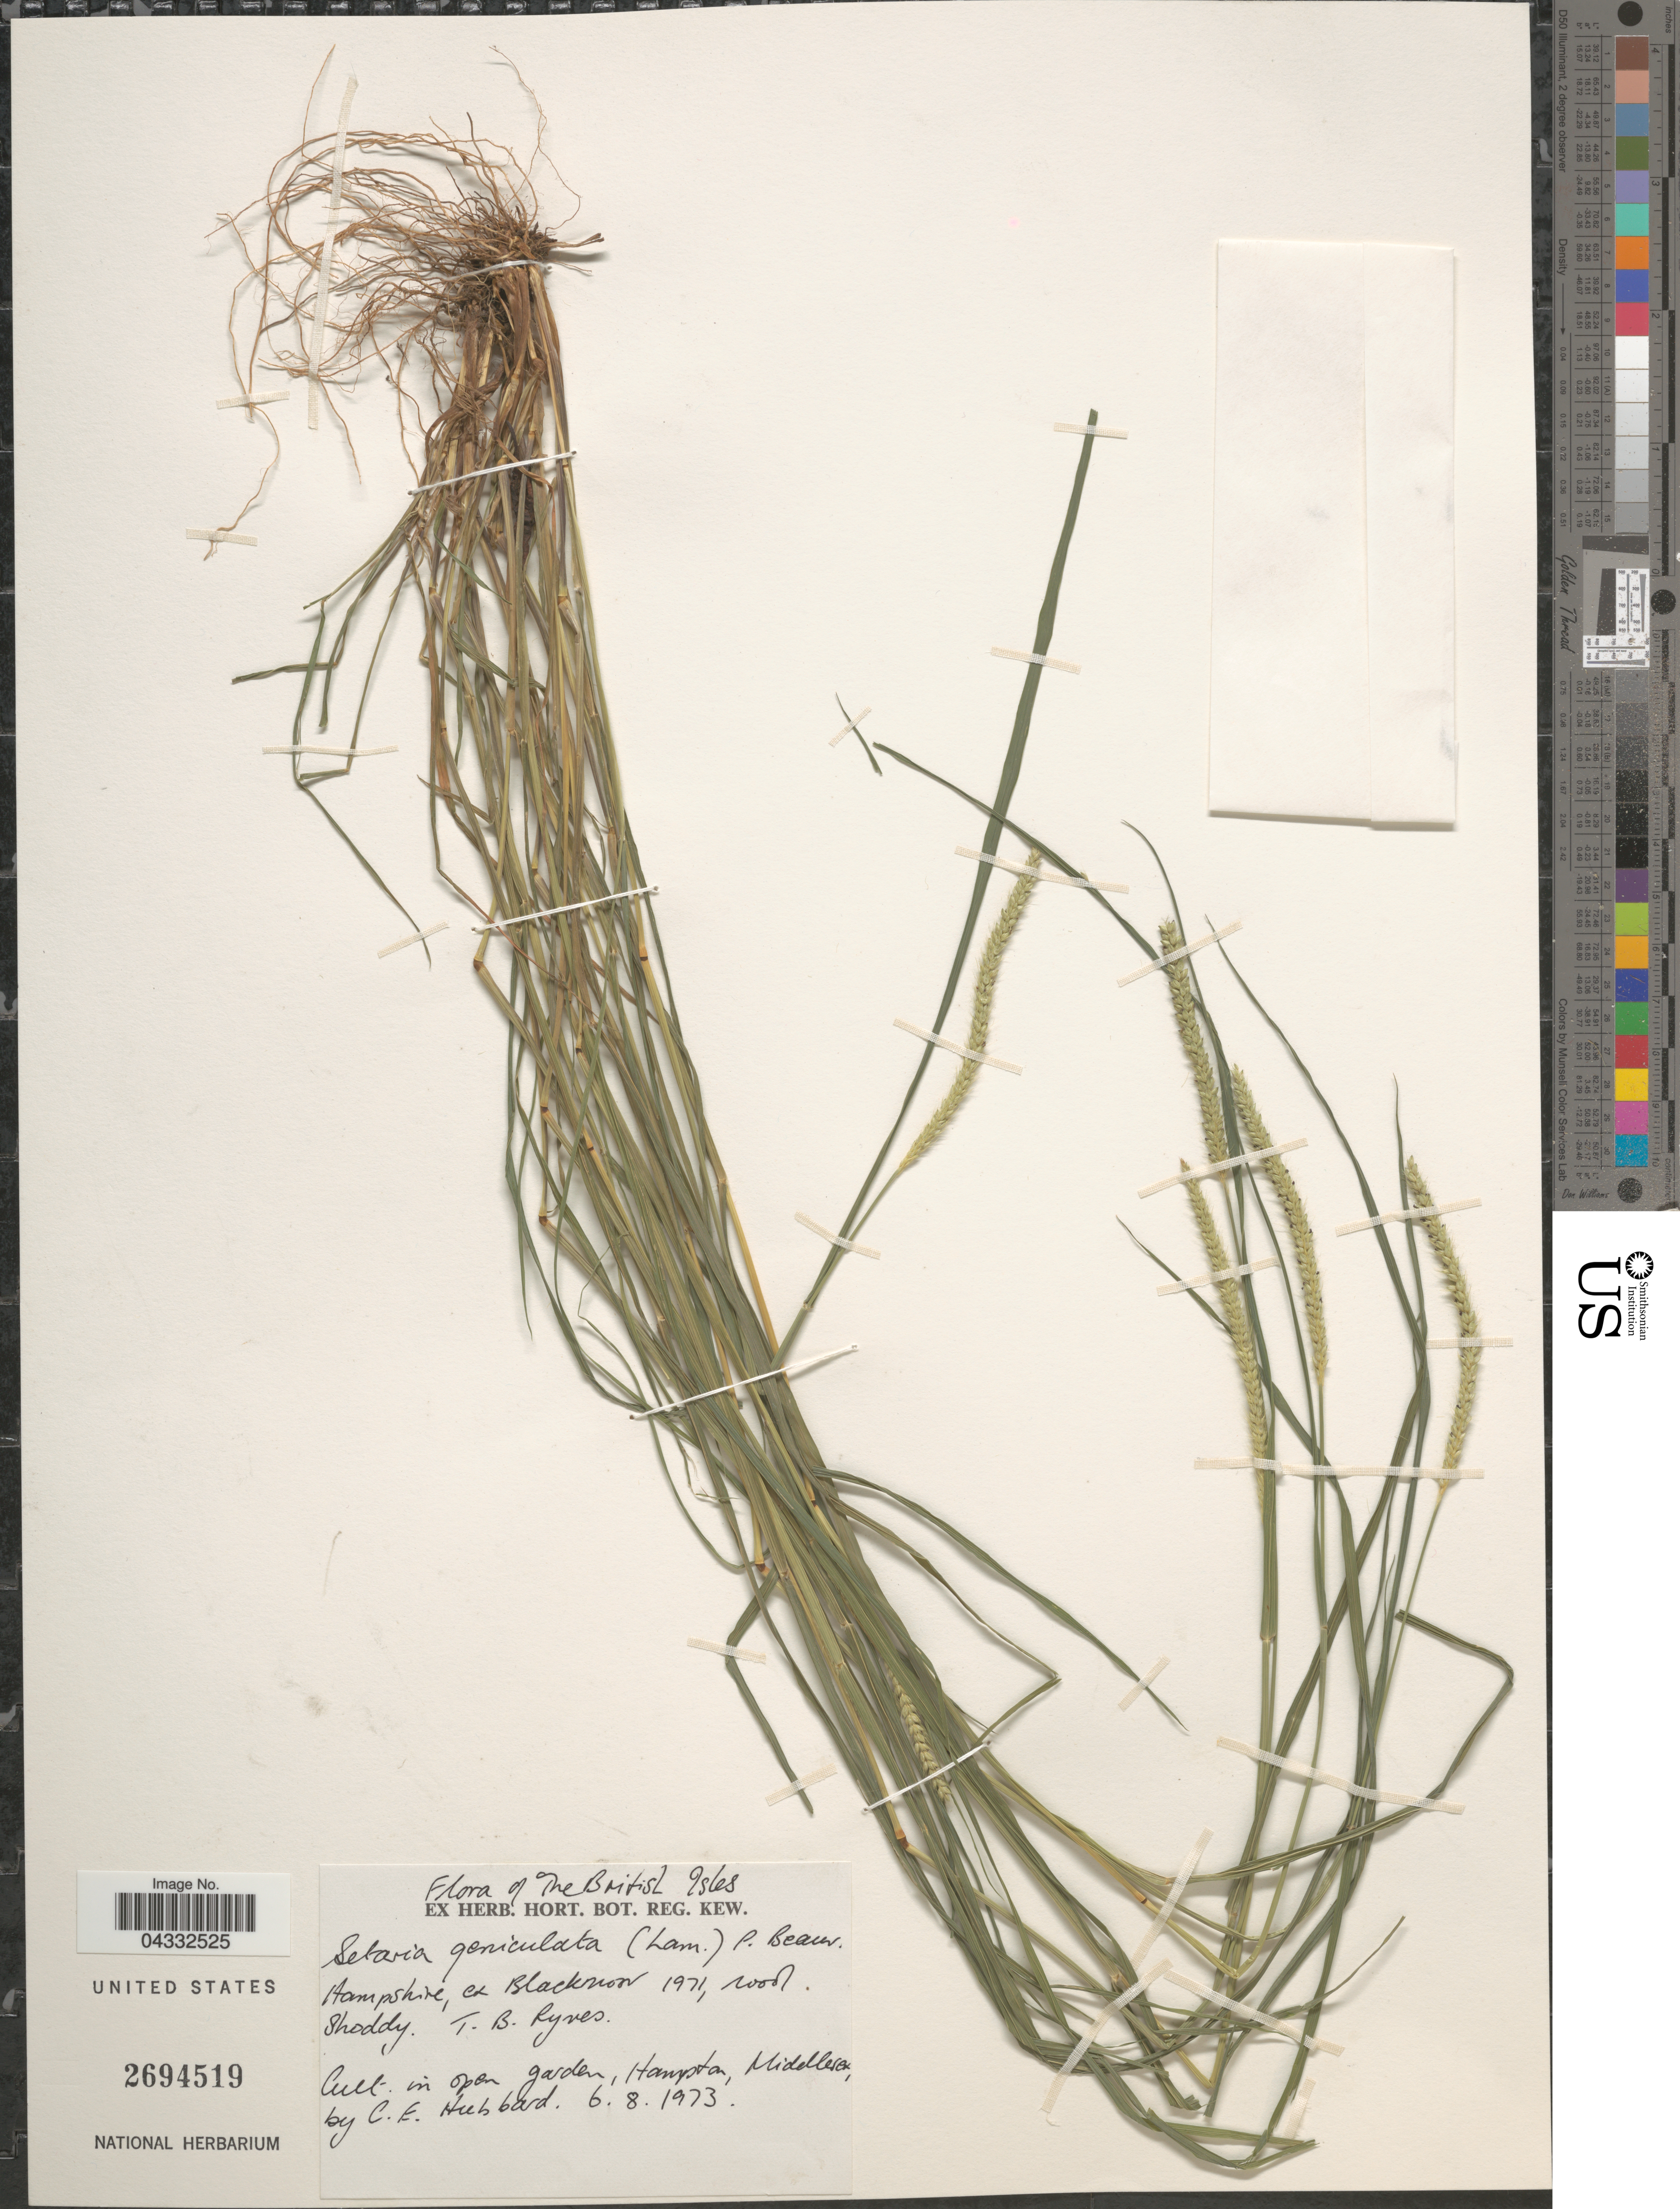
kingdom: Plantae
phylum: Tracheophyta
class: Liliopsida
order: Poales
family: Poaceae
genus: Setaria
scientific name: Setaria parviflora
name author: (Poir.) Kerguélen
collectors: C. E. Hubbard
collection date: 1973-08-06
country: United Kingdom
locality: The British Isles. In open garden, Hampton, Middlesex.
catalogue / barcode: US 2694519